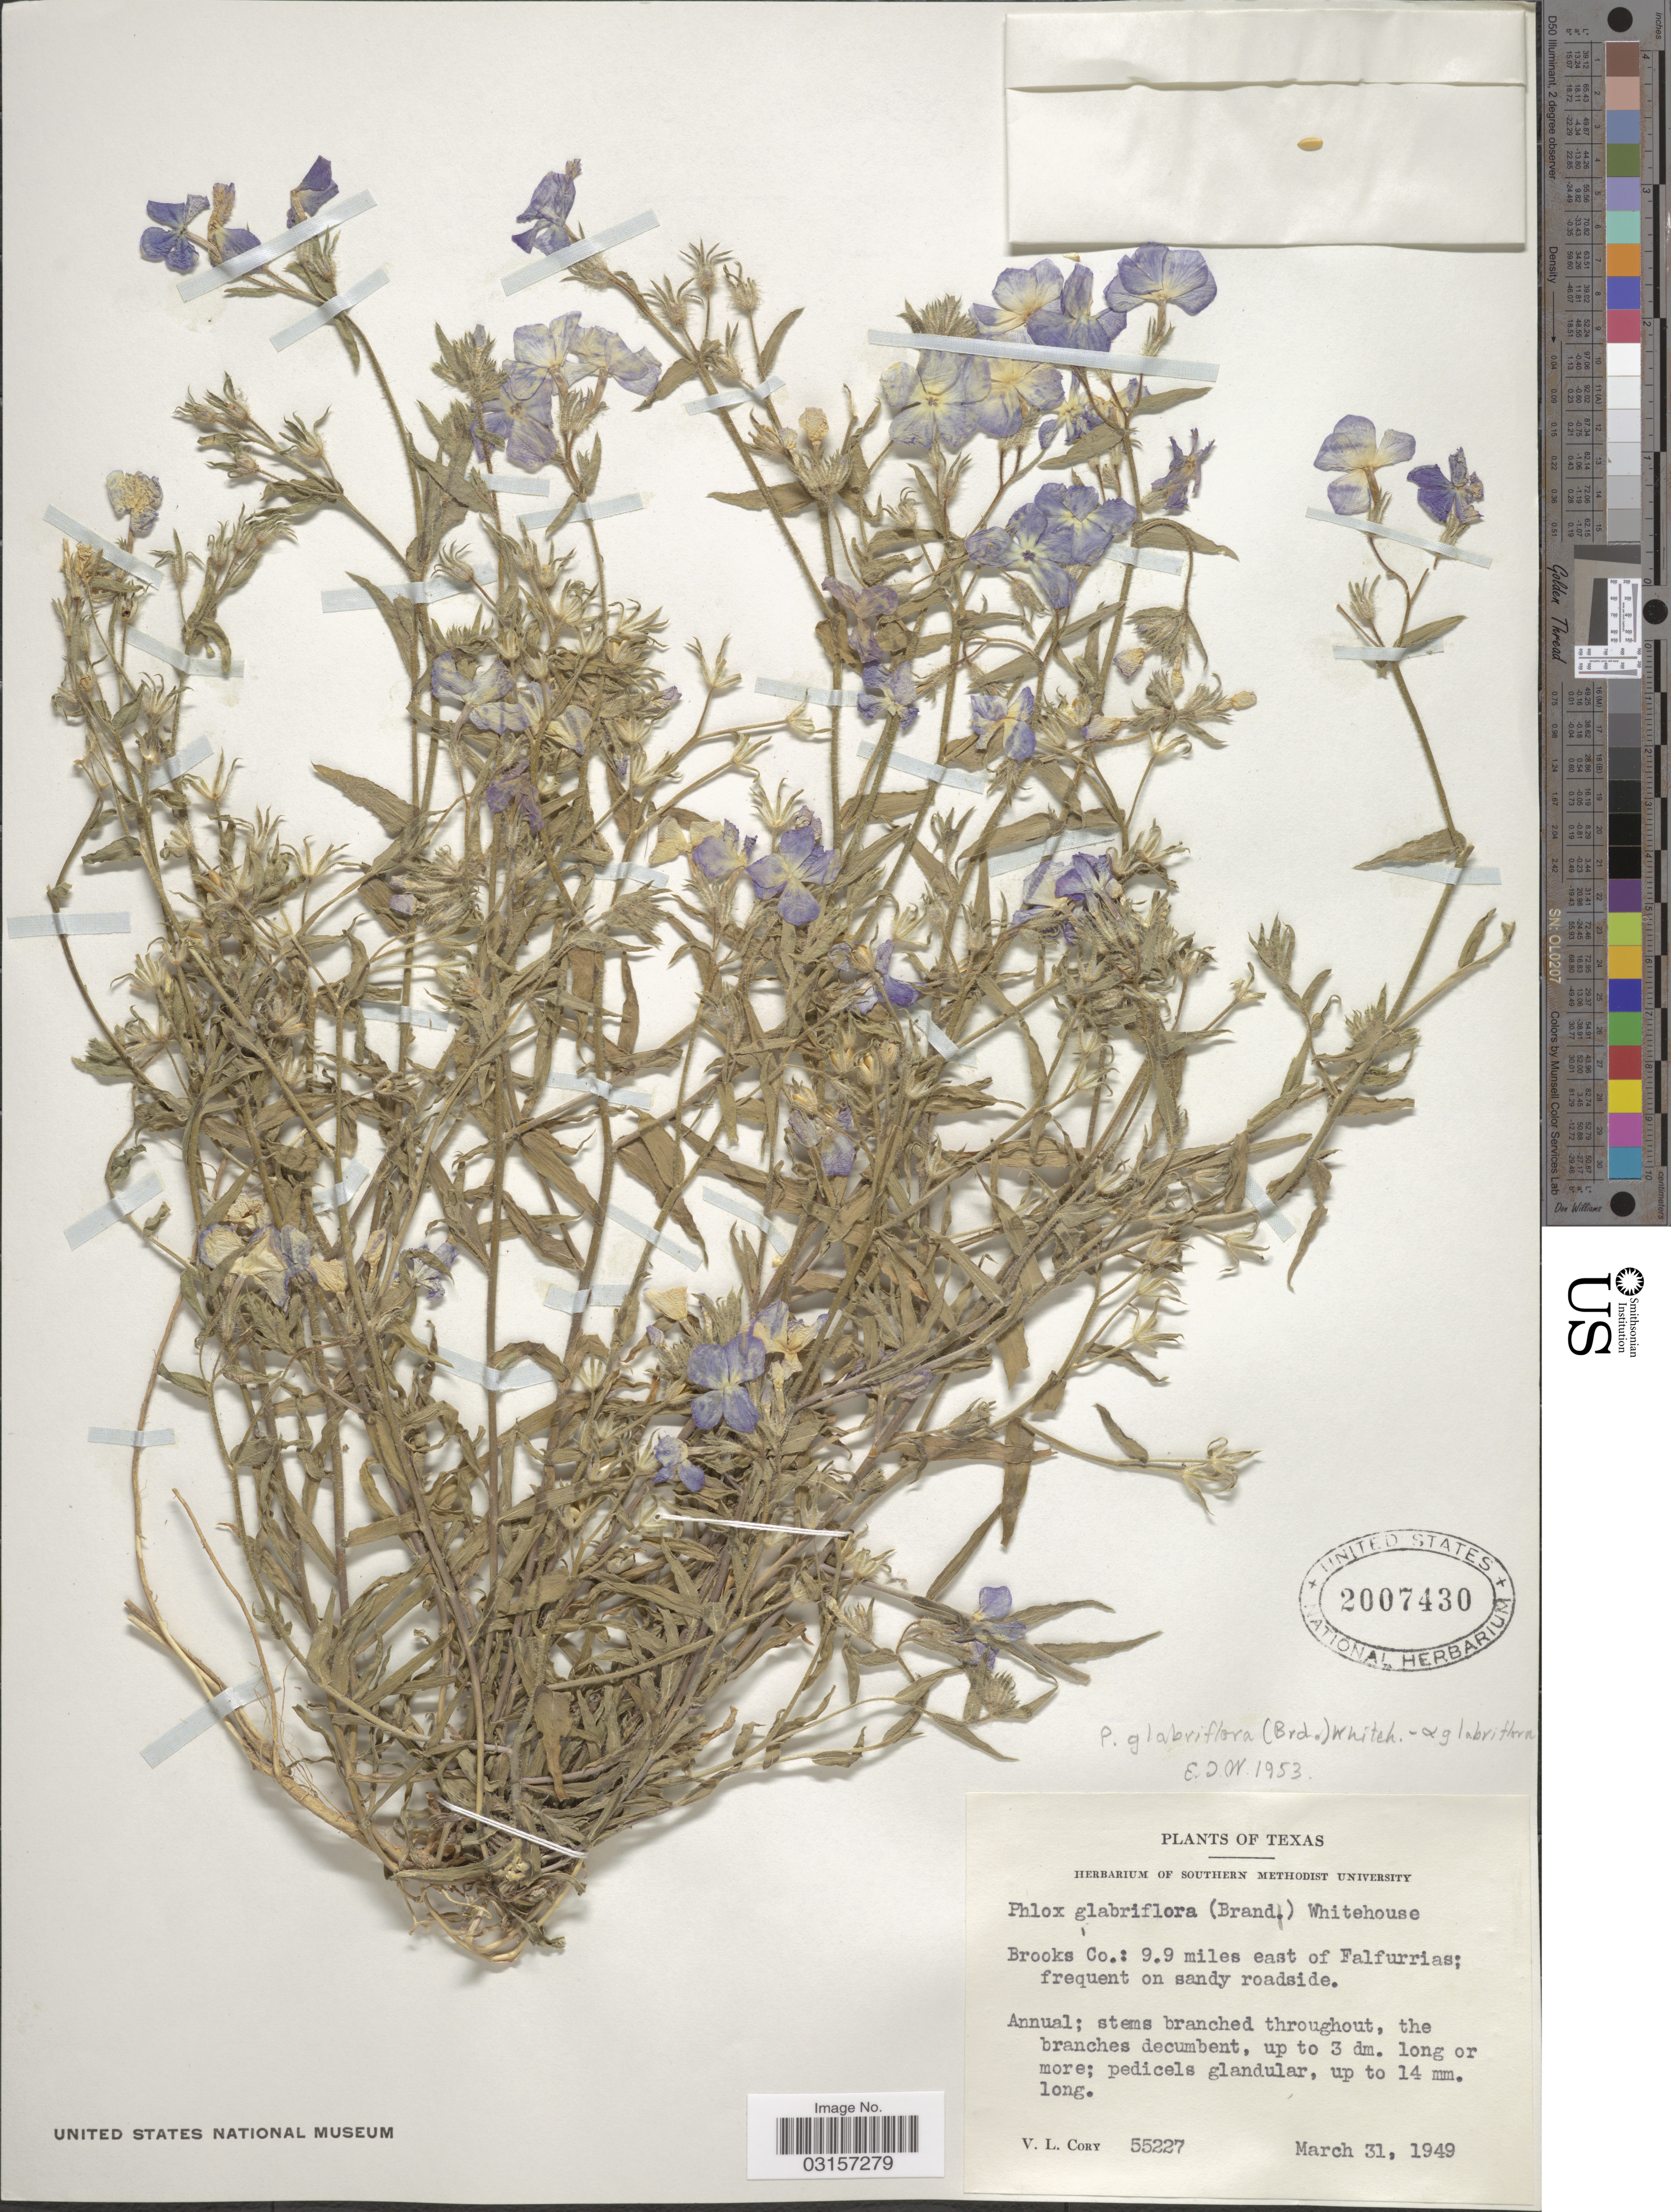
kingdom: Plantae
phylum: Tracheophyta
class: Magnoliopsida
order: Ericales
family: Polemoniaceae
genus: Phlox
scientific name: Phlox glabriflora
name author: (Brand) Whitehouse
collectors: V. Cory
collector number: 55227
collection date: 1949-03-31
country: United States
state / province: Texas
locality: Brooks Co.: 9.9 miles east of Falfurrias.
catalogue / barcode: US 2007430